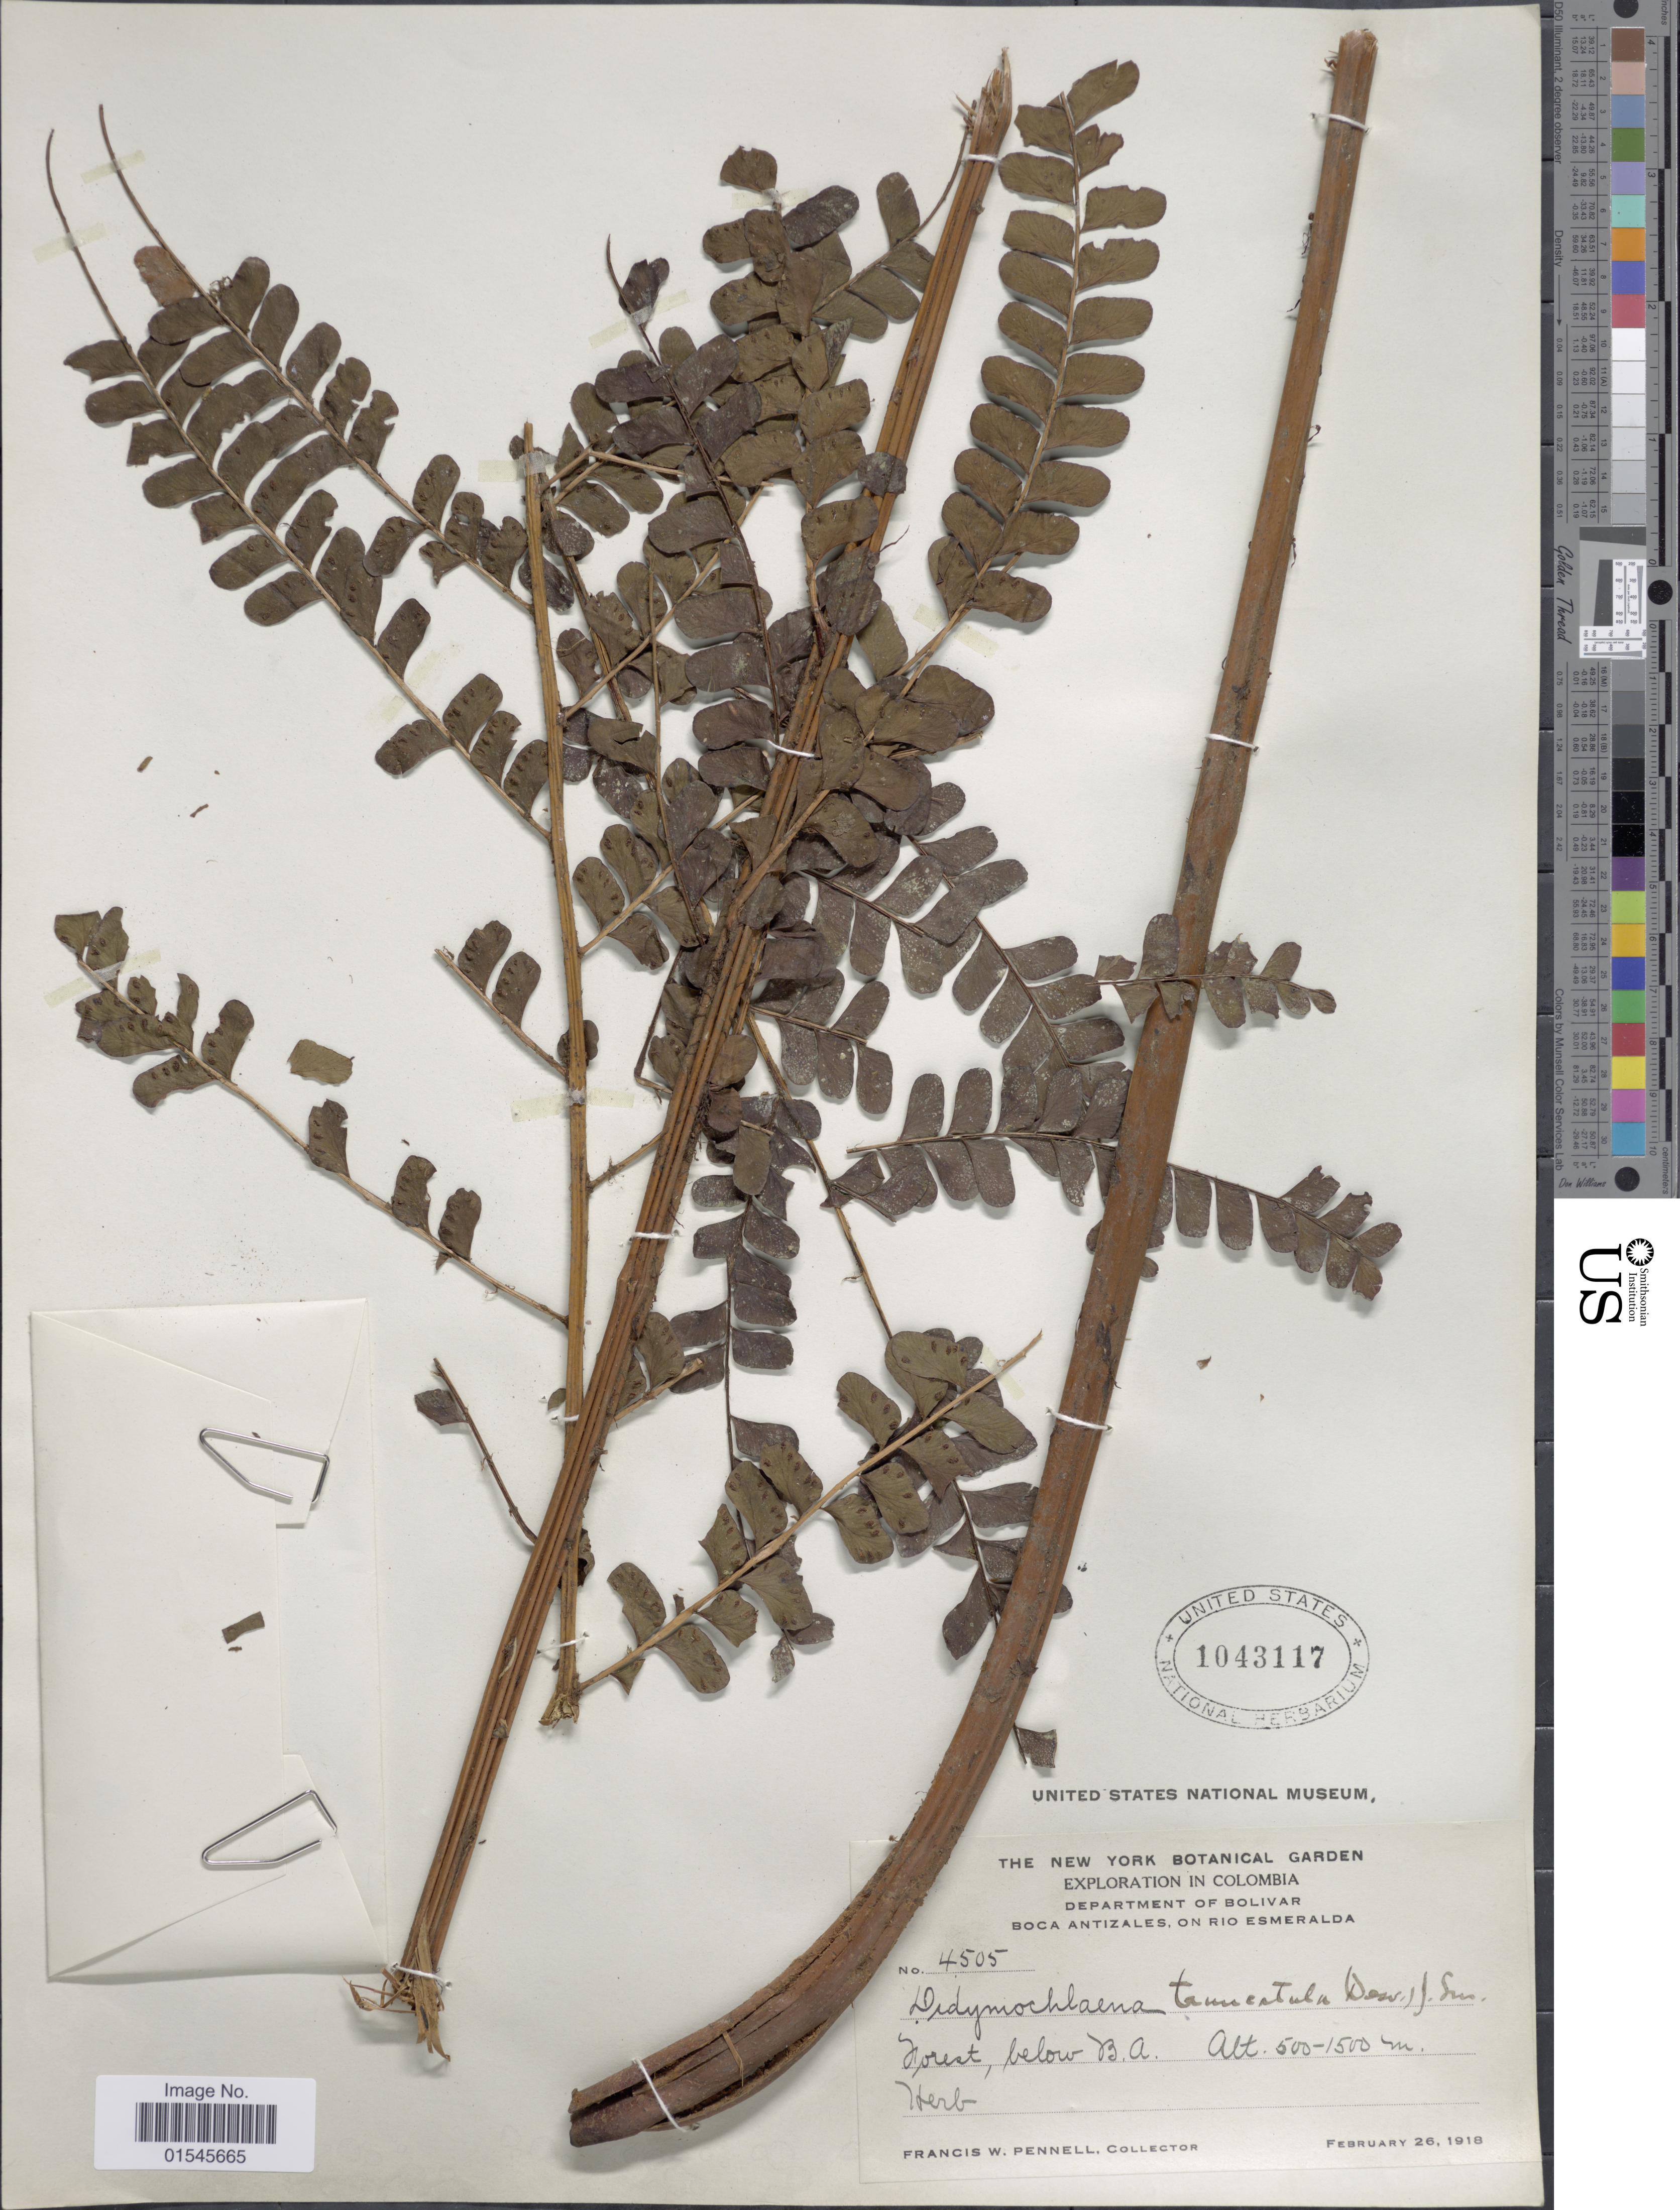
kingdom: Plantae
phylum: Tracheophyta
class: Polypodiopsida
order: Polypodiales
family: Didymochlaenaceae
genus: Didymochlaena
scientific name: Didymochlaena truncatula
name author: (Sw.) J. Sm.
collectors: F. W. Pennell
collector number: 4505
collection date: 1918-02-26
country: Colombia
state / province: Bolívar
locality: Department of Bolivar, Boca Antizales, on rio Esmeraldas. Forest, below B.A.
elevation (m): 500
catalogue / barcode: US 1043117